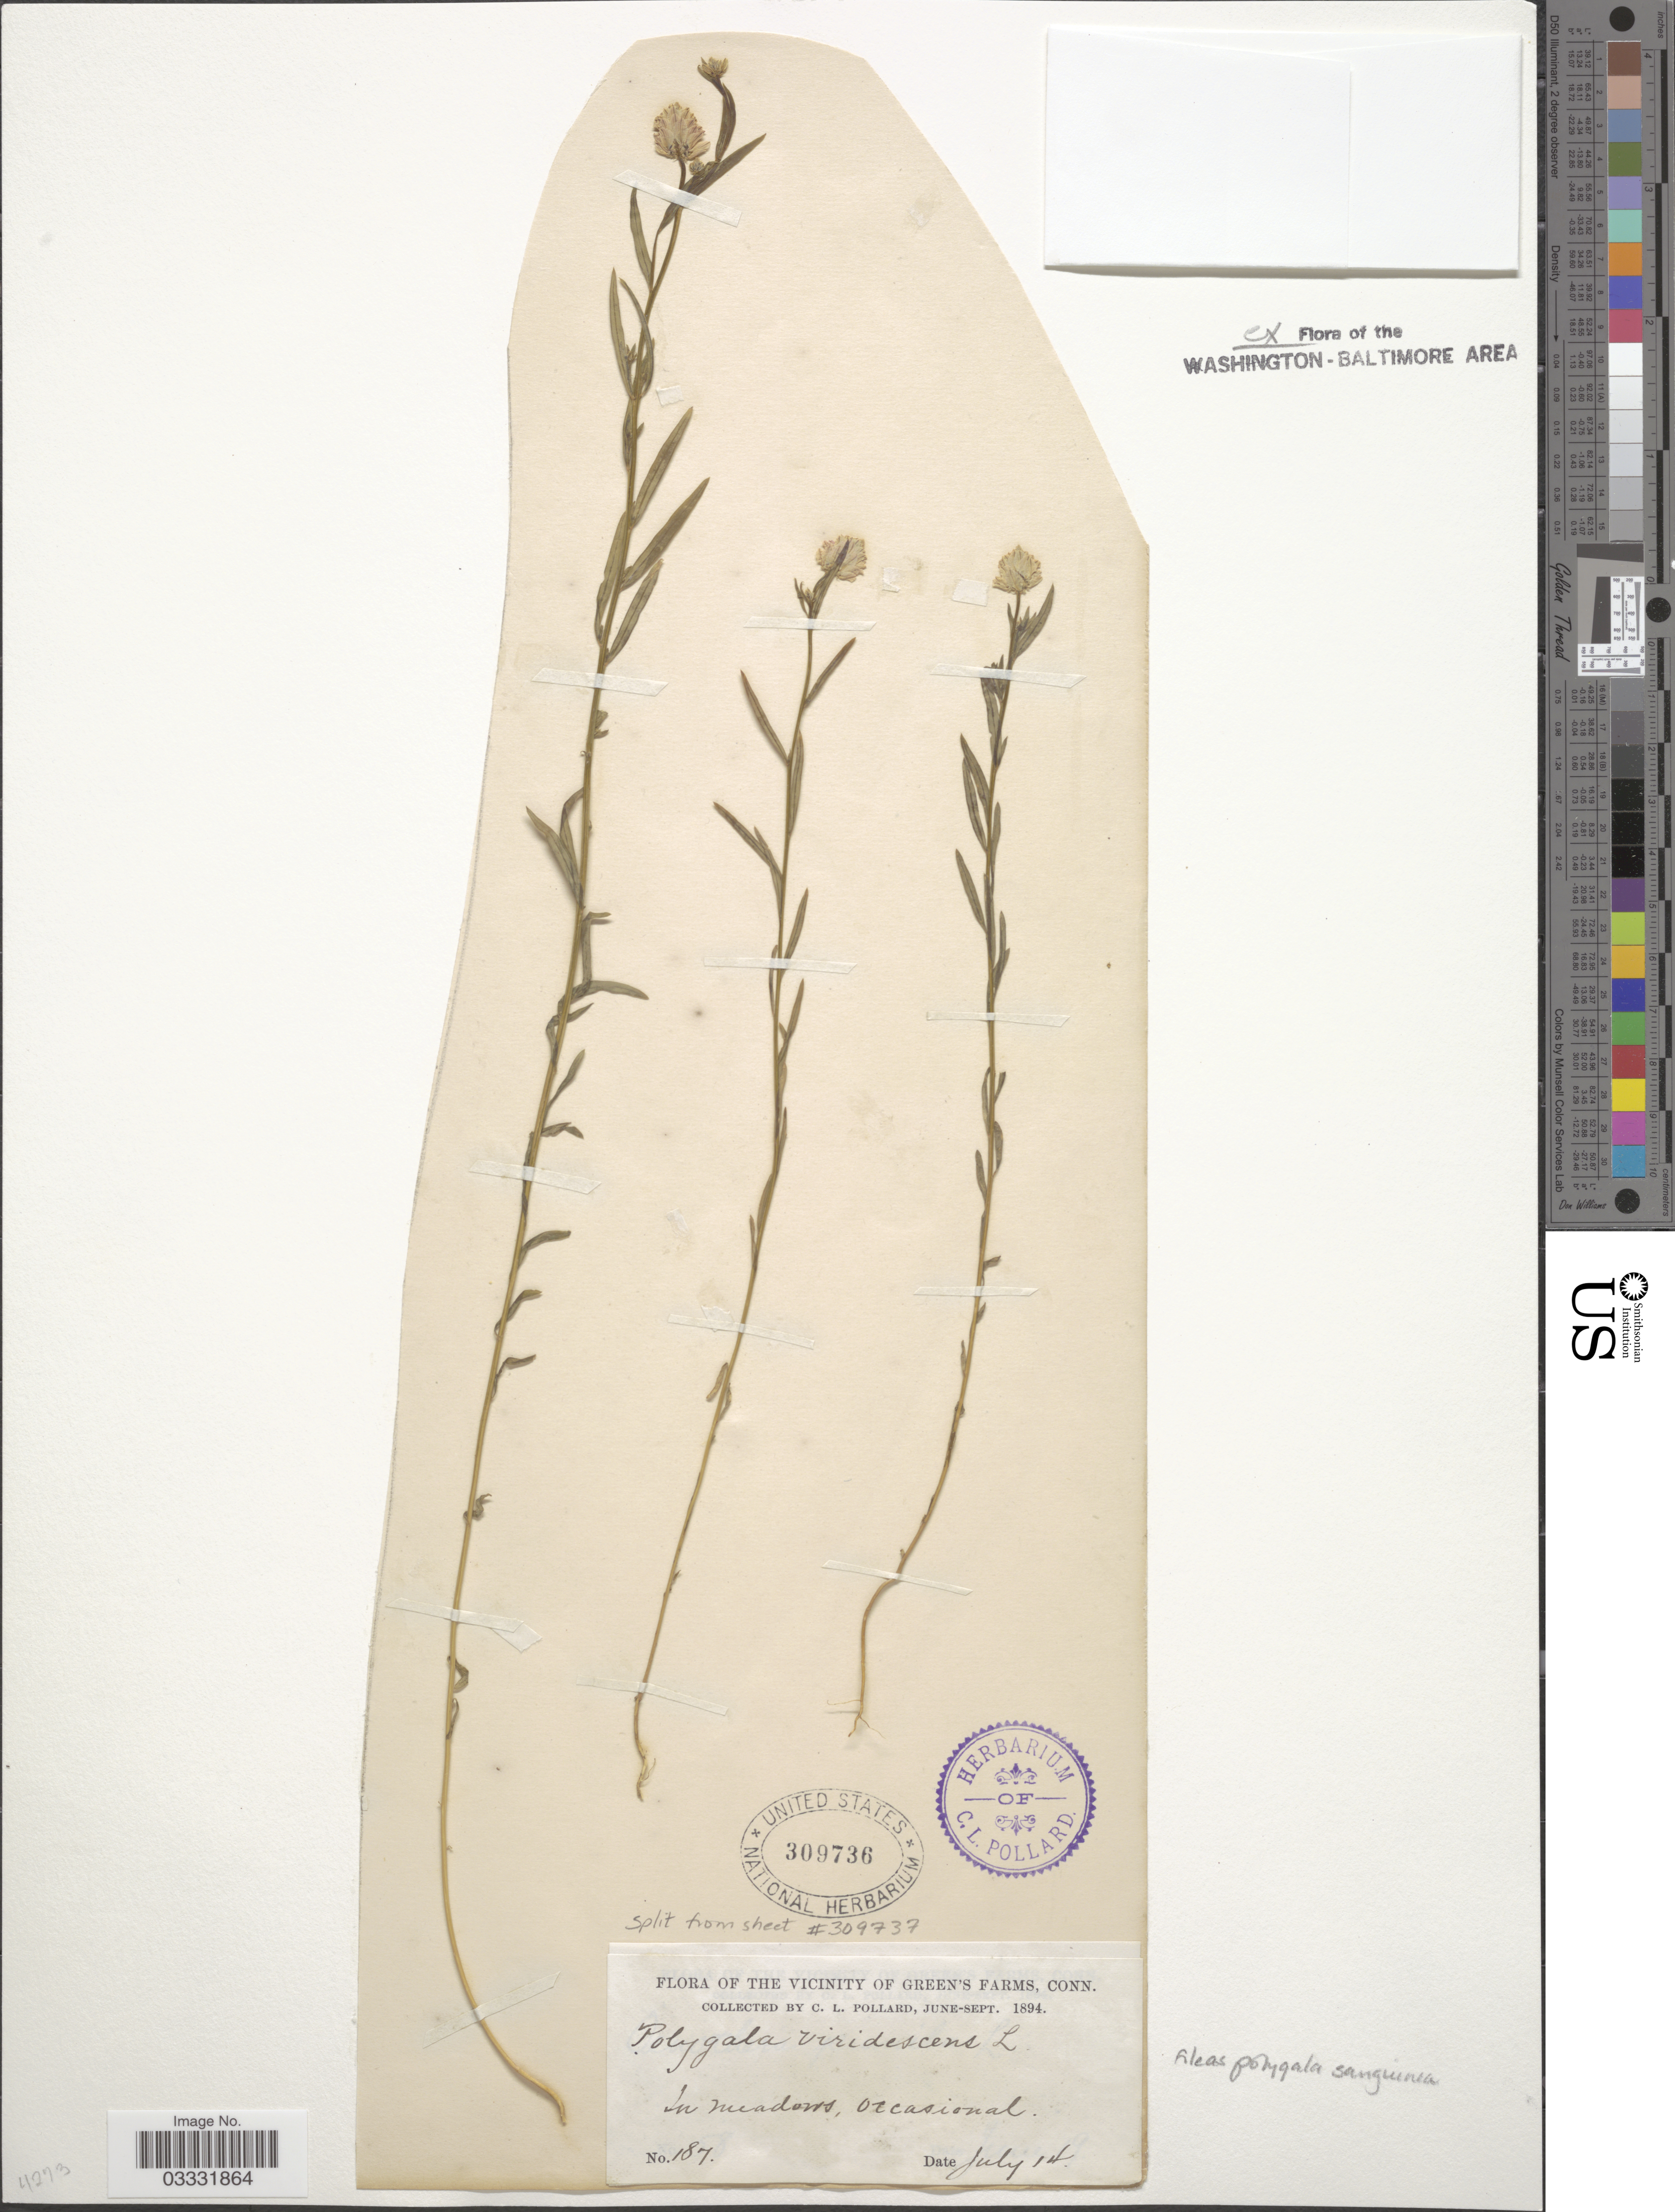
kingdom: Plantae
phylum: Tracheophyta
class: Magnoliopsida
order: Fabales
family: Polygalaceae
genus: Polygala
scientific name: Polygala sanguinea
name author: L.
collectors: C. L. Pollard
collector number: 187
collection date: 1894-07-14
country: United States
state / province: Connecticut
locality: The Vicinity of Green's Farms. In meadows.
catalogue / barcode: US 309736